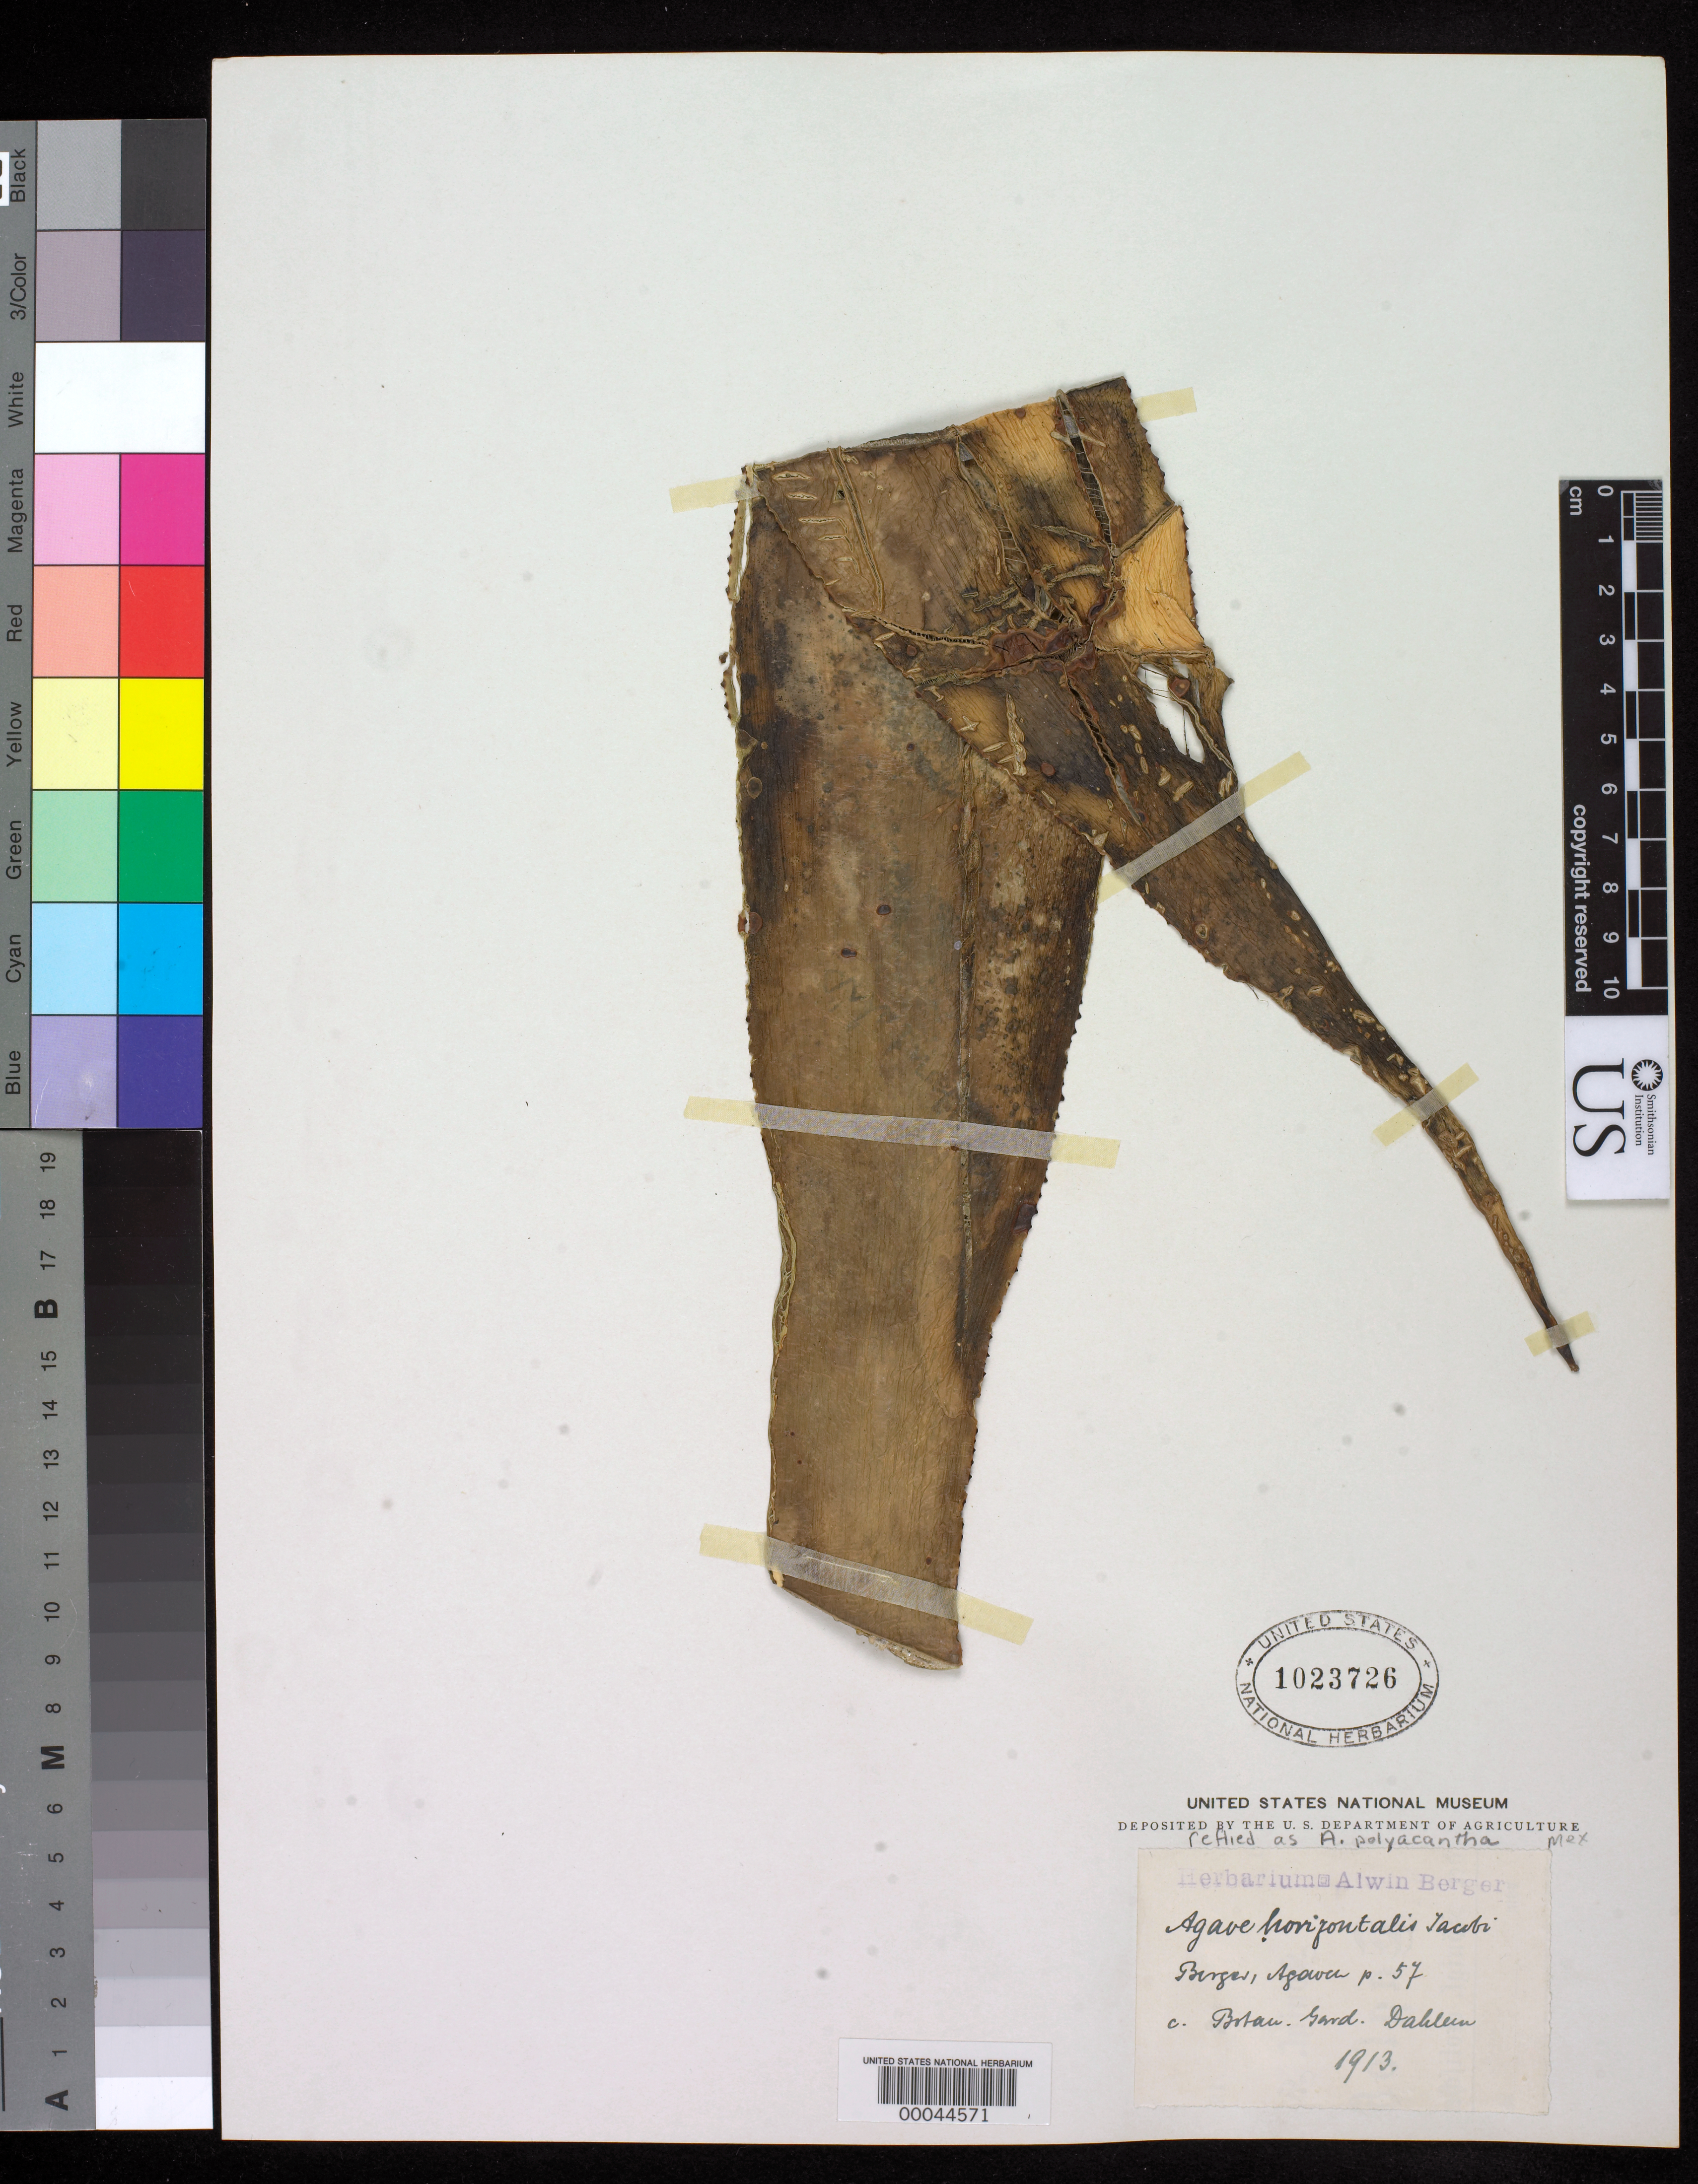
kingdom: Plantae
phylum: Tracheophyta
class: Liliopsida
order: Asparagales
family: Asparagaceae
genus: Agave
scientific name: Agave polyacantha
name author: Haw.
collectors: ex herb. A. Berger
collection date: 1909-06-02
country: Mexico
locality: Cultivated at La Mortola, Italy.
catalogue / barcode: US 1023726